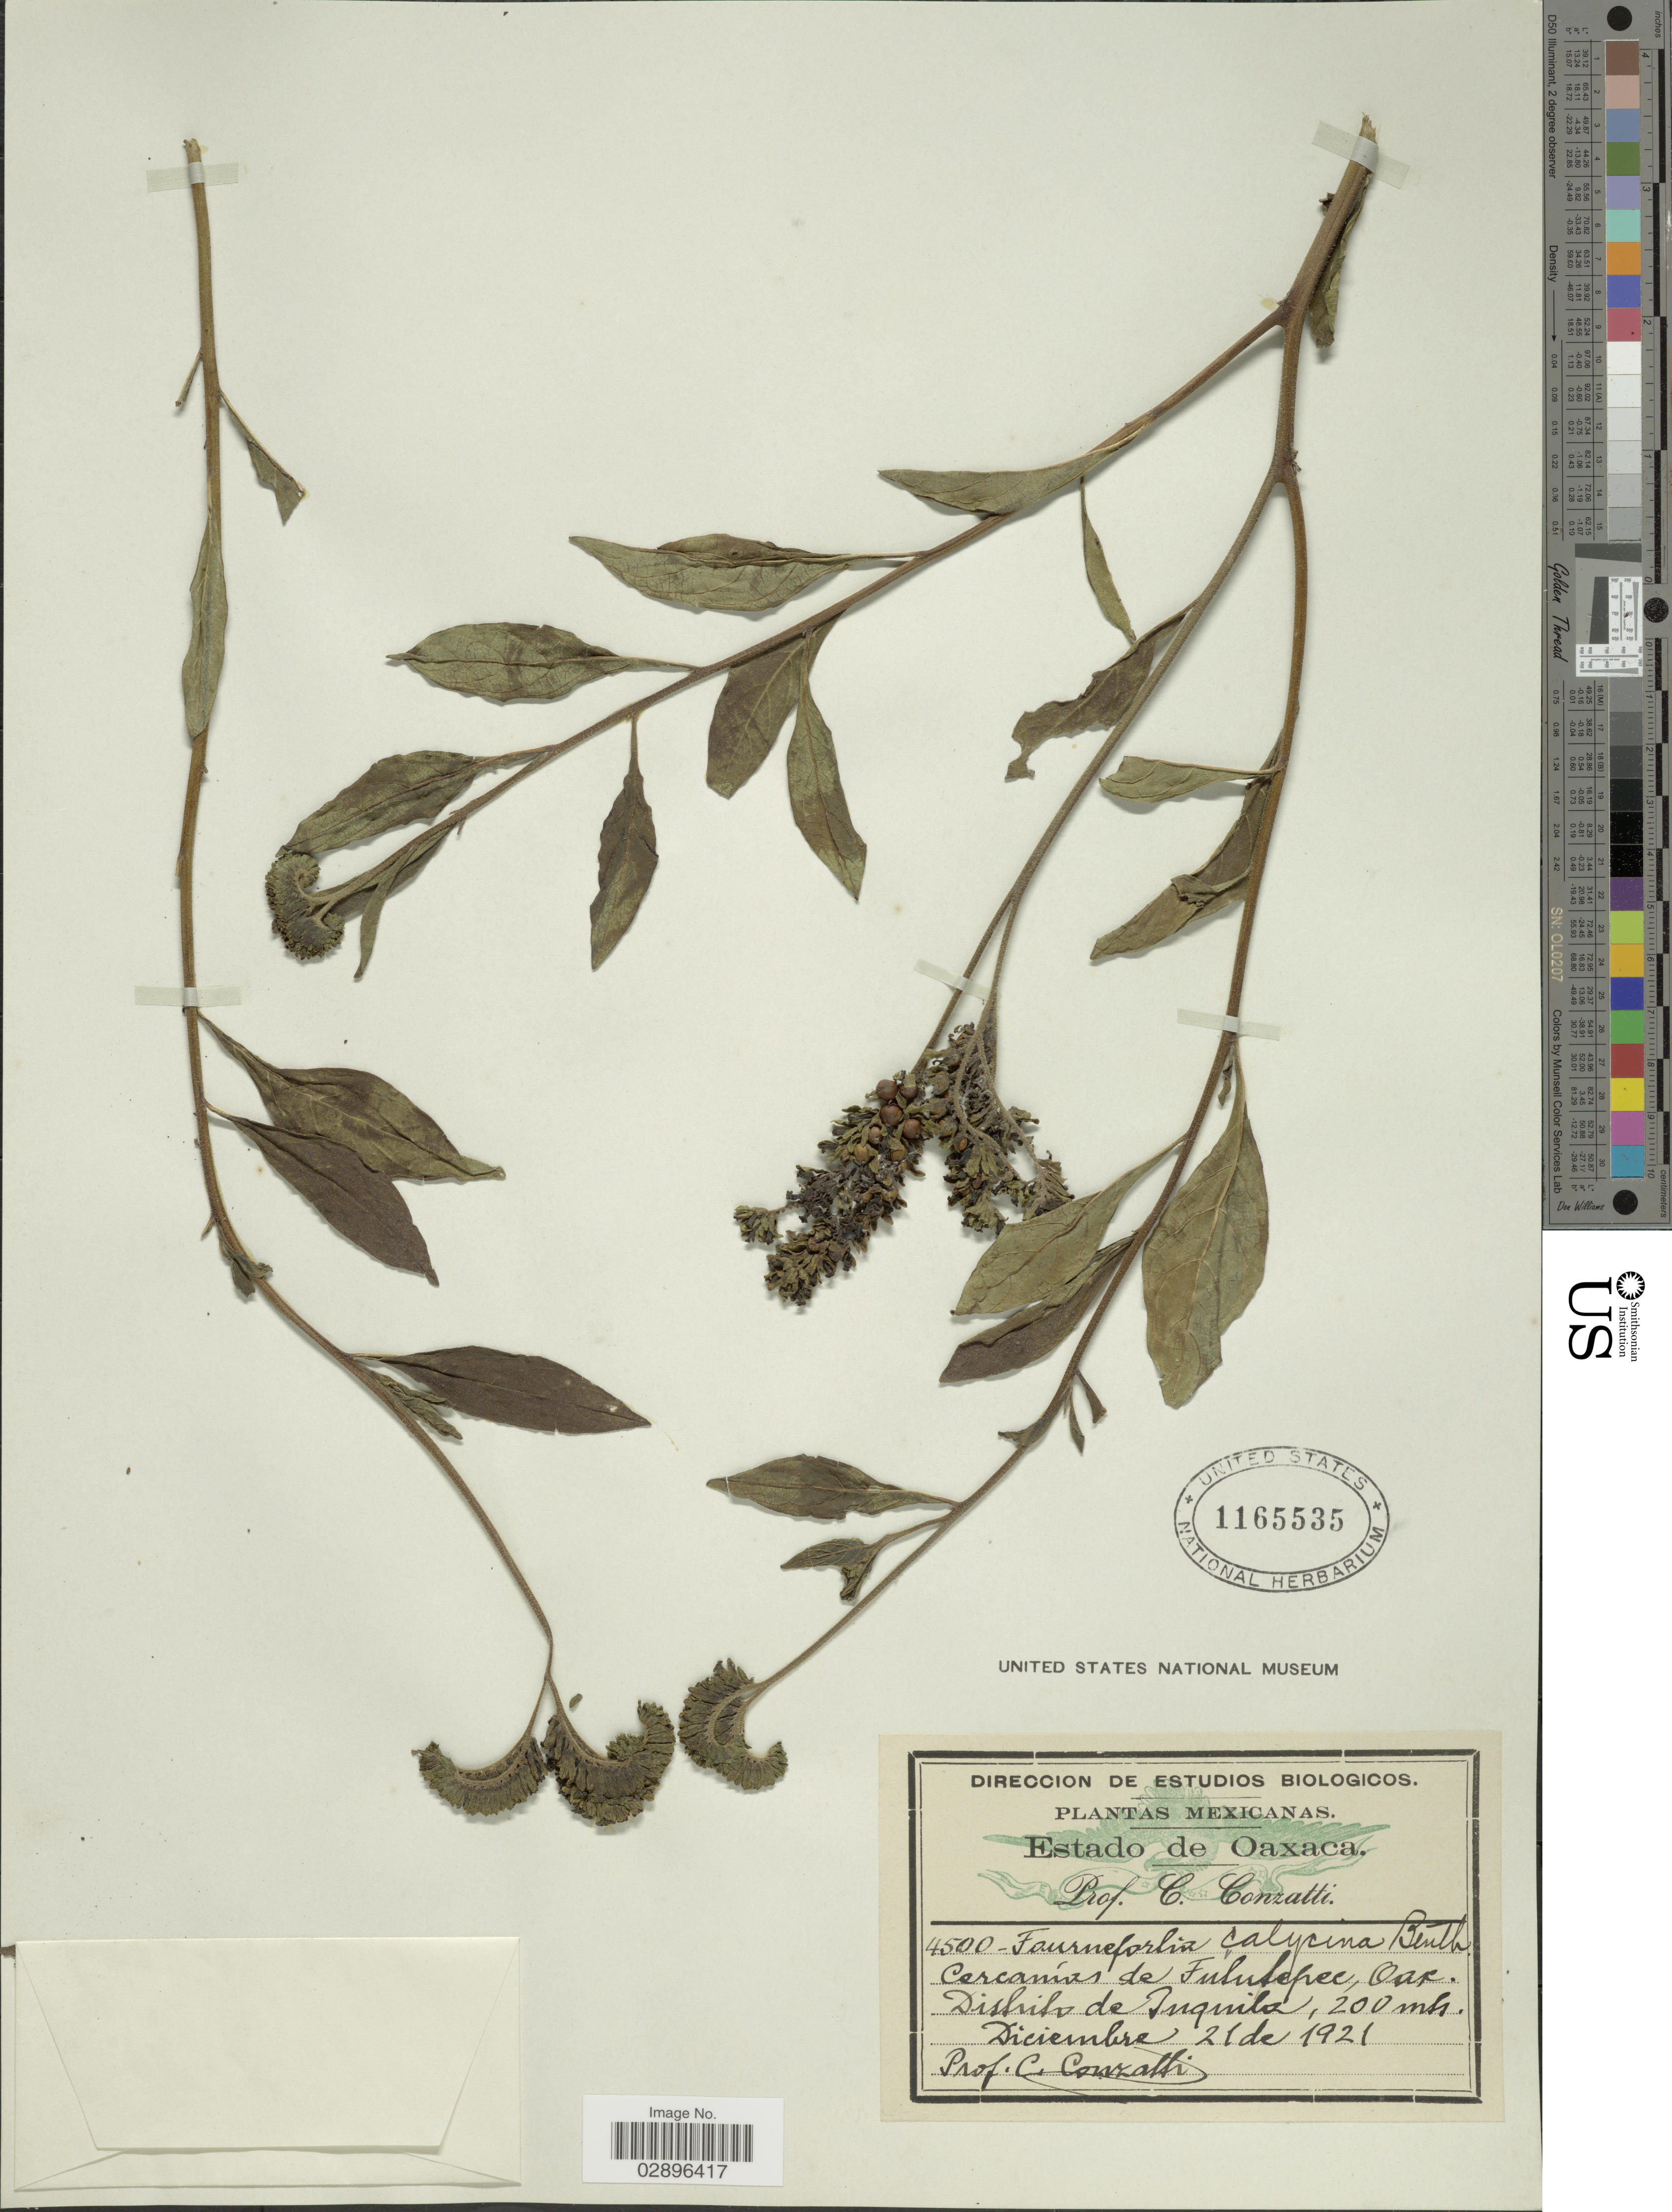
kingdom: Plantae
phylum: Tracheophyta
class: Magnoliopsida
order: Boraginales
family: Heliotropiaceae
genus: Tournefortia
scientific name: Tournefortia densiflora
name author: M. Martens & Galeotti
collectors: C. Conzatti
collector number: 4500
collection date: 1921-12-21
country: Mexico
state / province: Oaxaca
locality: Cercanios de Tututepec, Distrito de Tuquila.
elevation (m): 200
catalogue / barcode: US 1165535